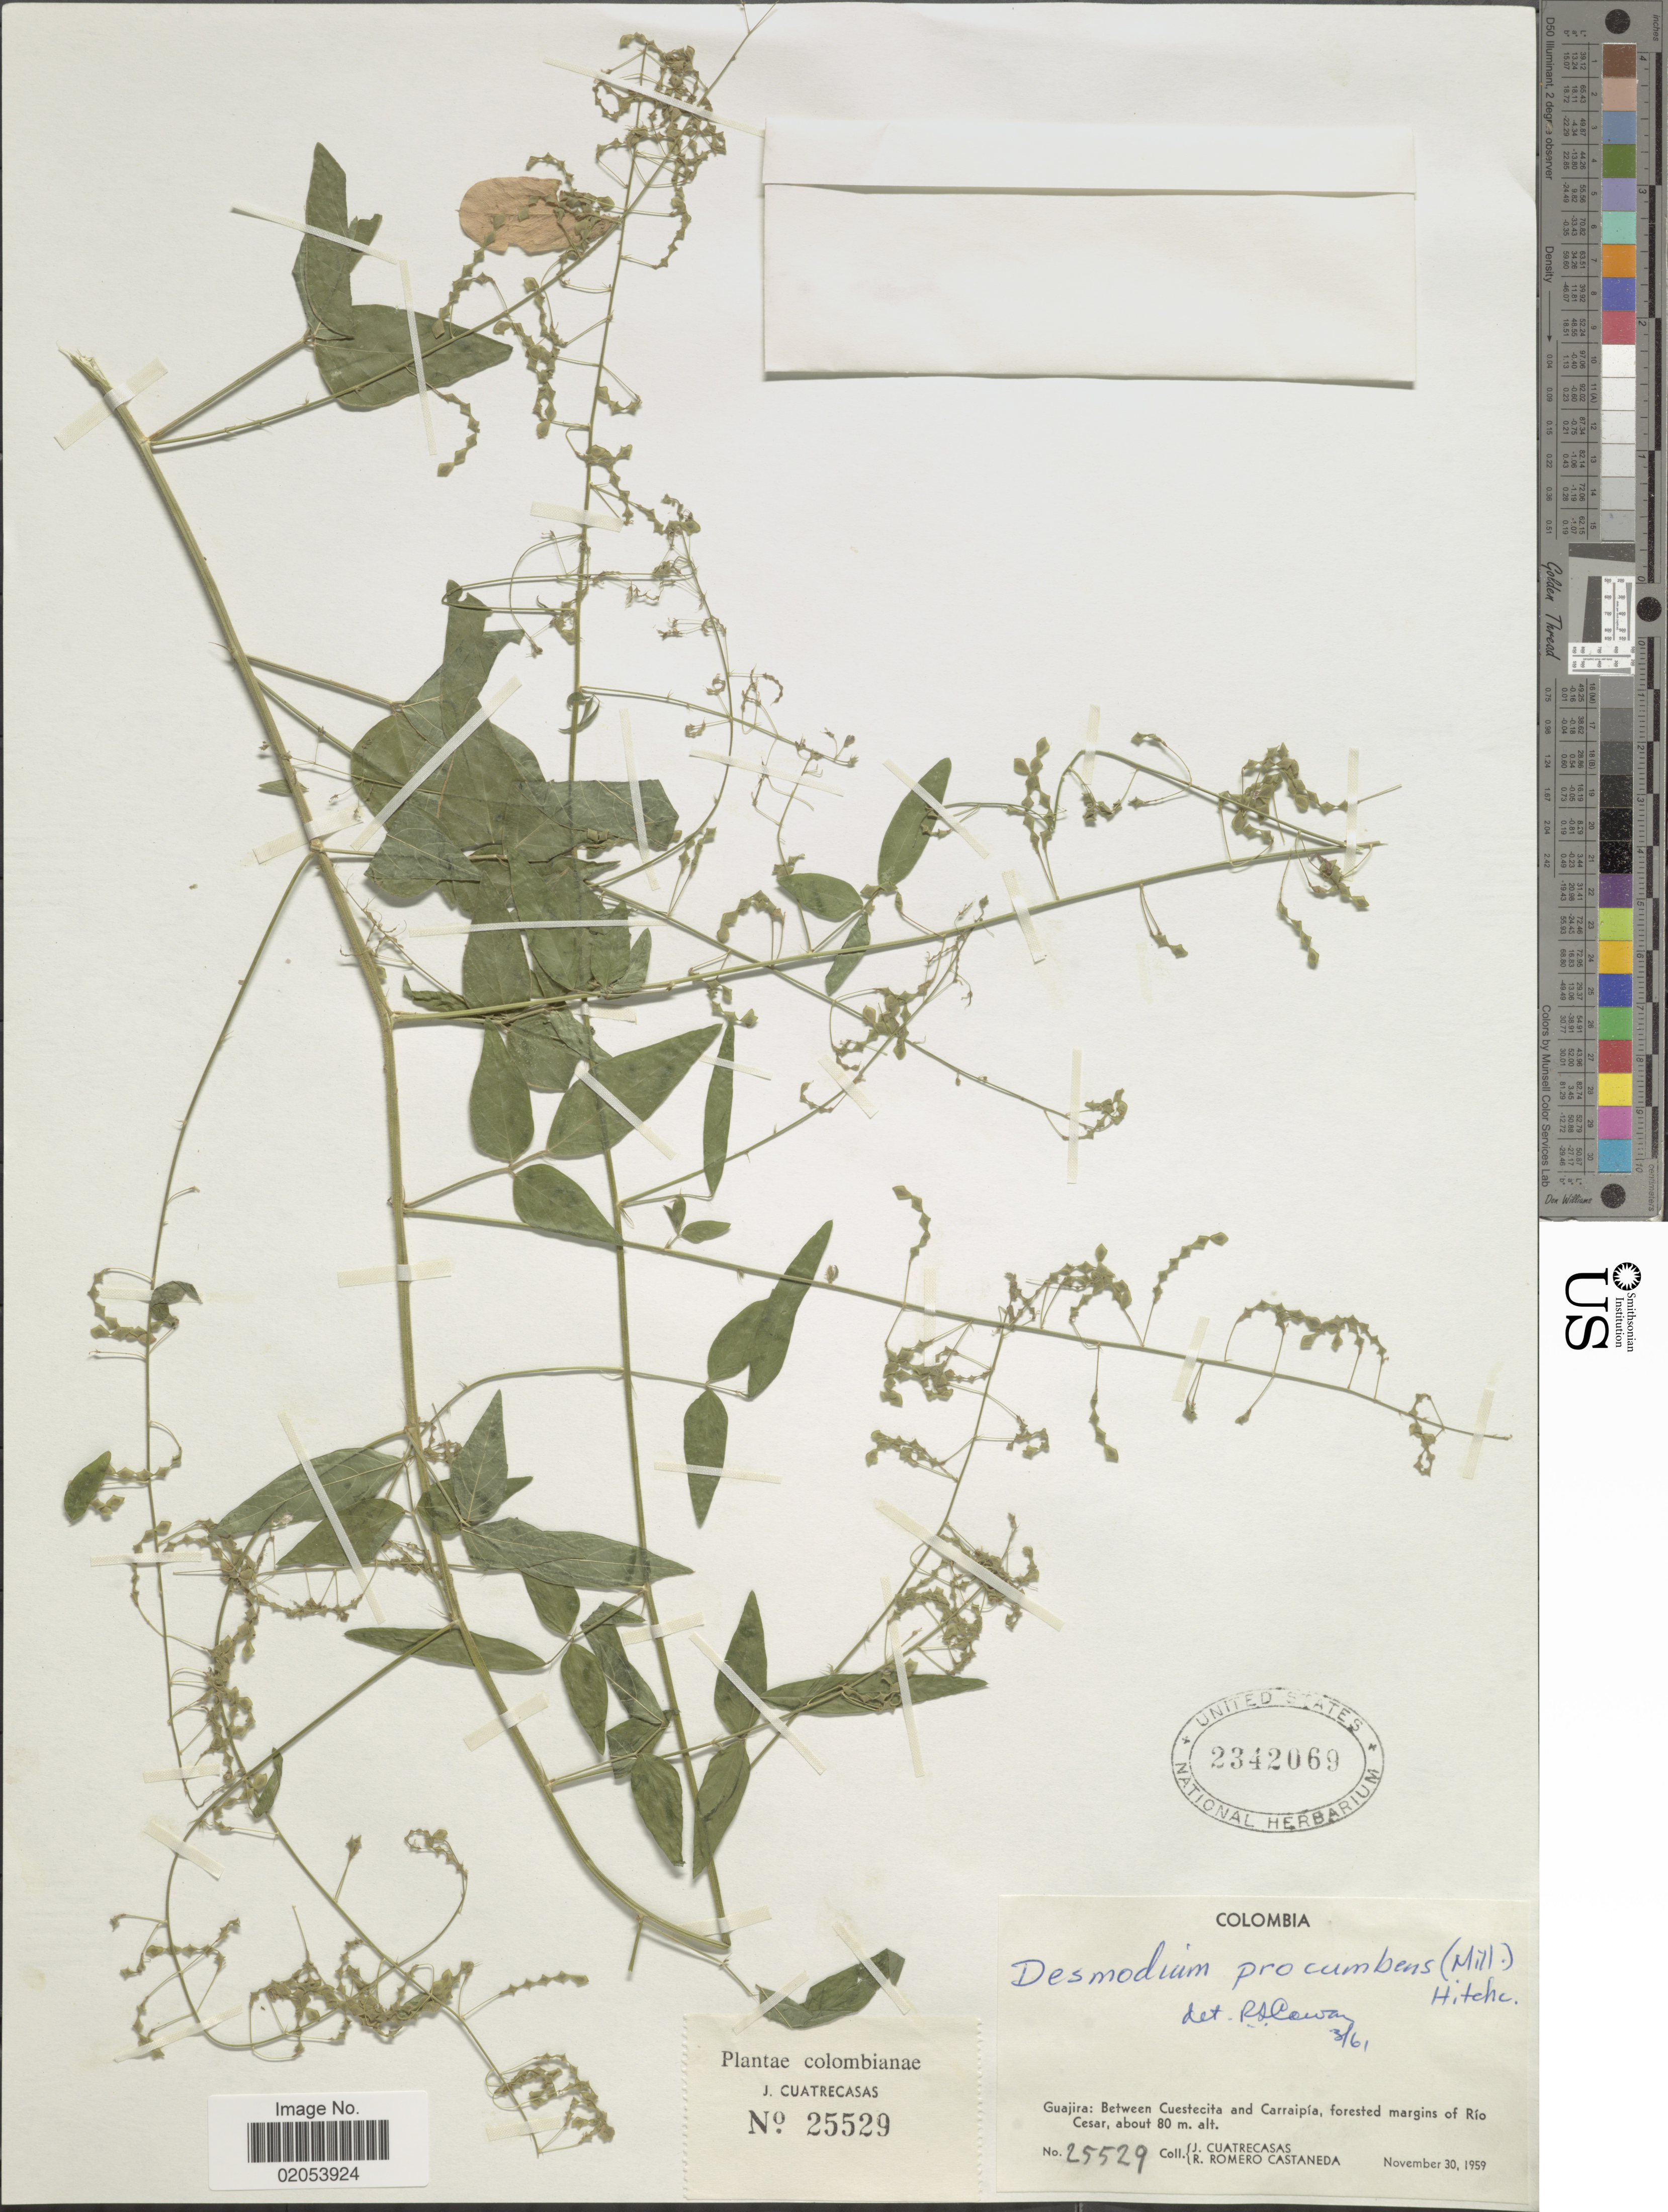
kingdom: Plantae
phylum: Tracheophyta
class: Magnoliopsida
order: Fabales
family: Fabaceae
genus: Desmodium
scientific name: Desmodium procumbens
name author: (Mill.) Hitchc.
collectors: J. Cuatrecasas & R. Romero Castañeda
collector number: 25529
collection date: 1959-11-30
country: Colombia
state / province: La Guajira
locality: Guajira: Between Cuestecita and Carraipia, forested margins of Rio Cesar. Colombianae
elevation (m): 80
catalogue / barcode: US 2342069